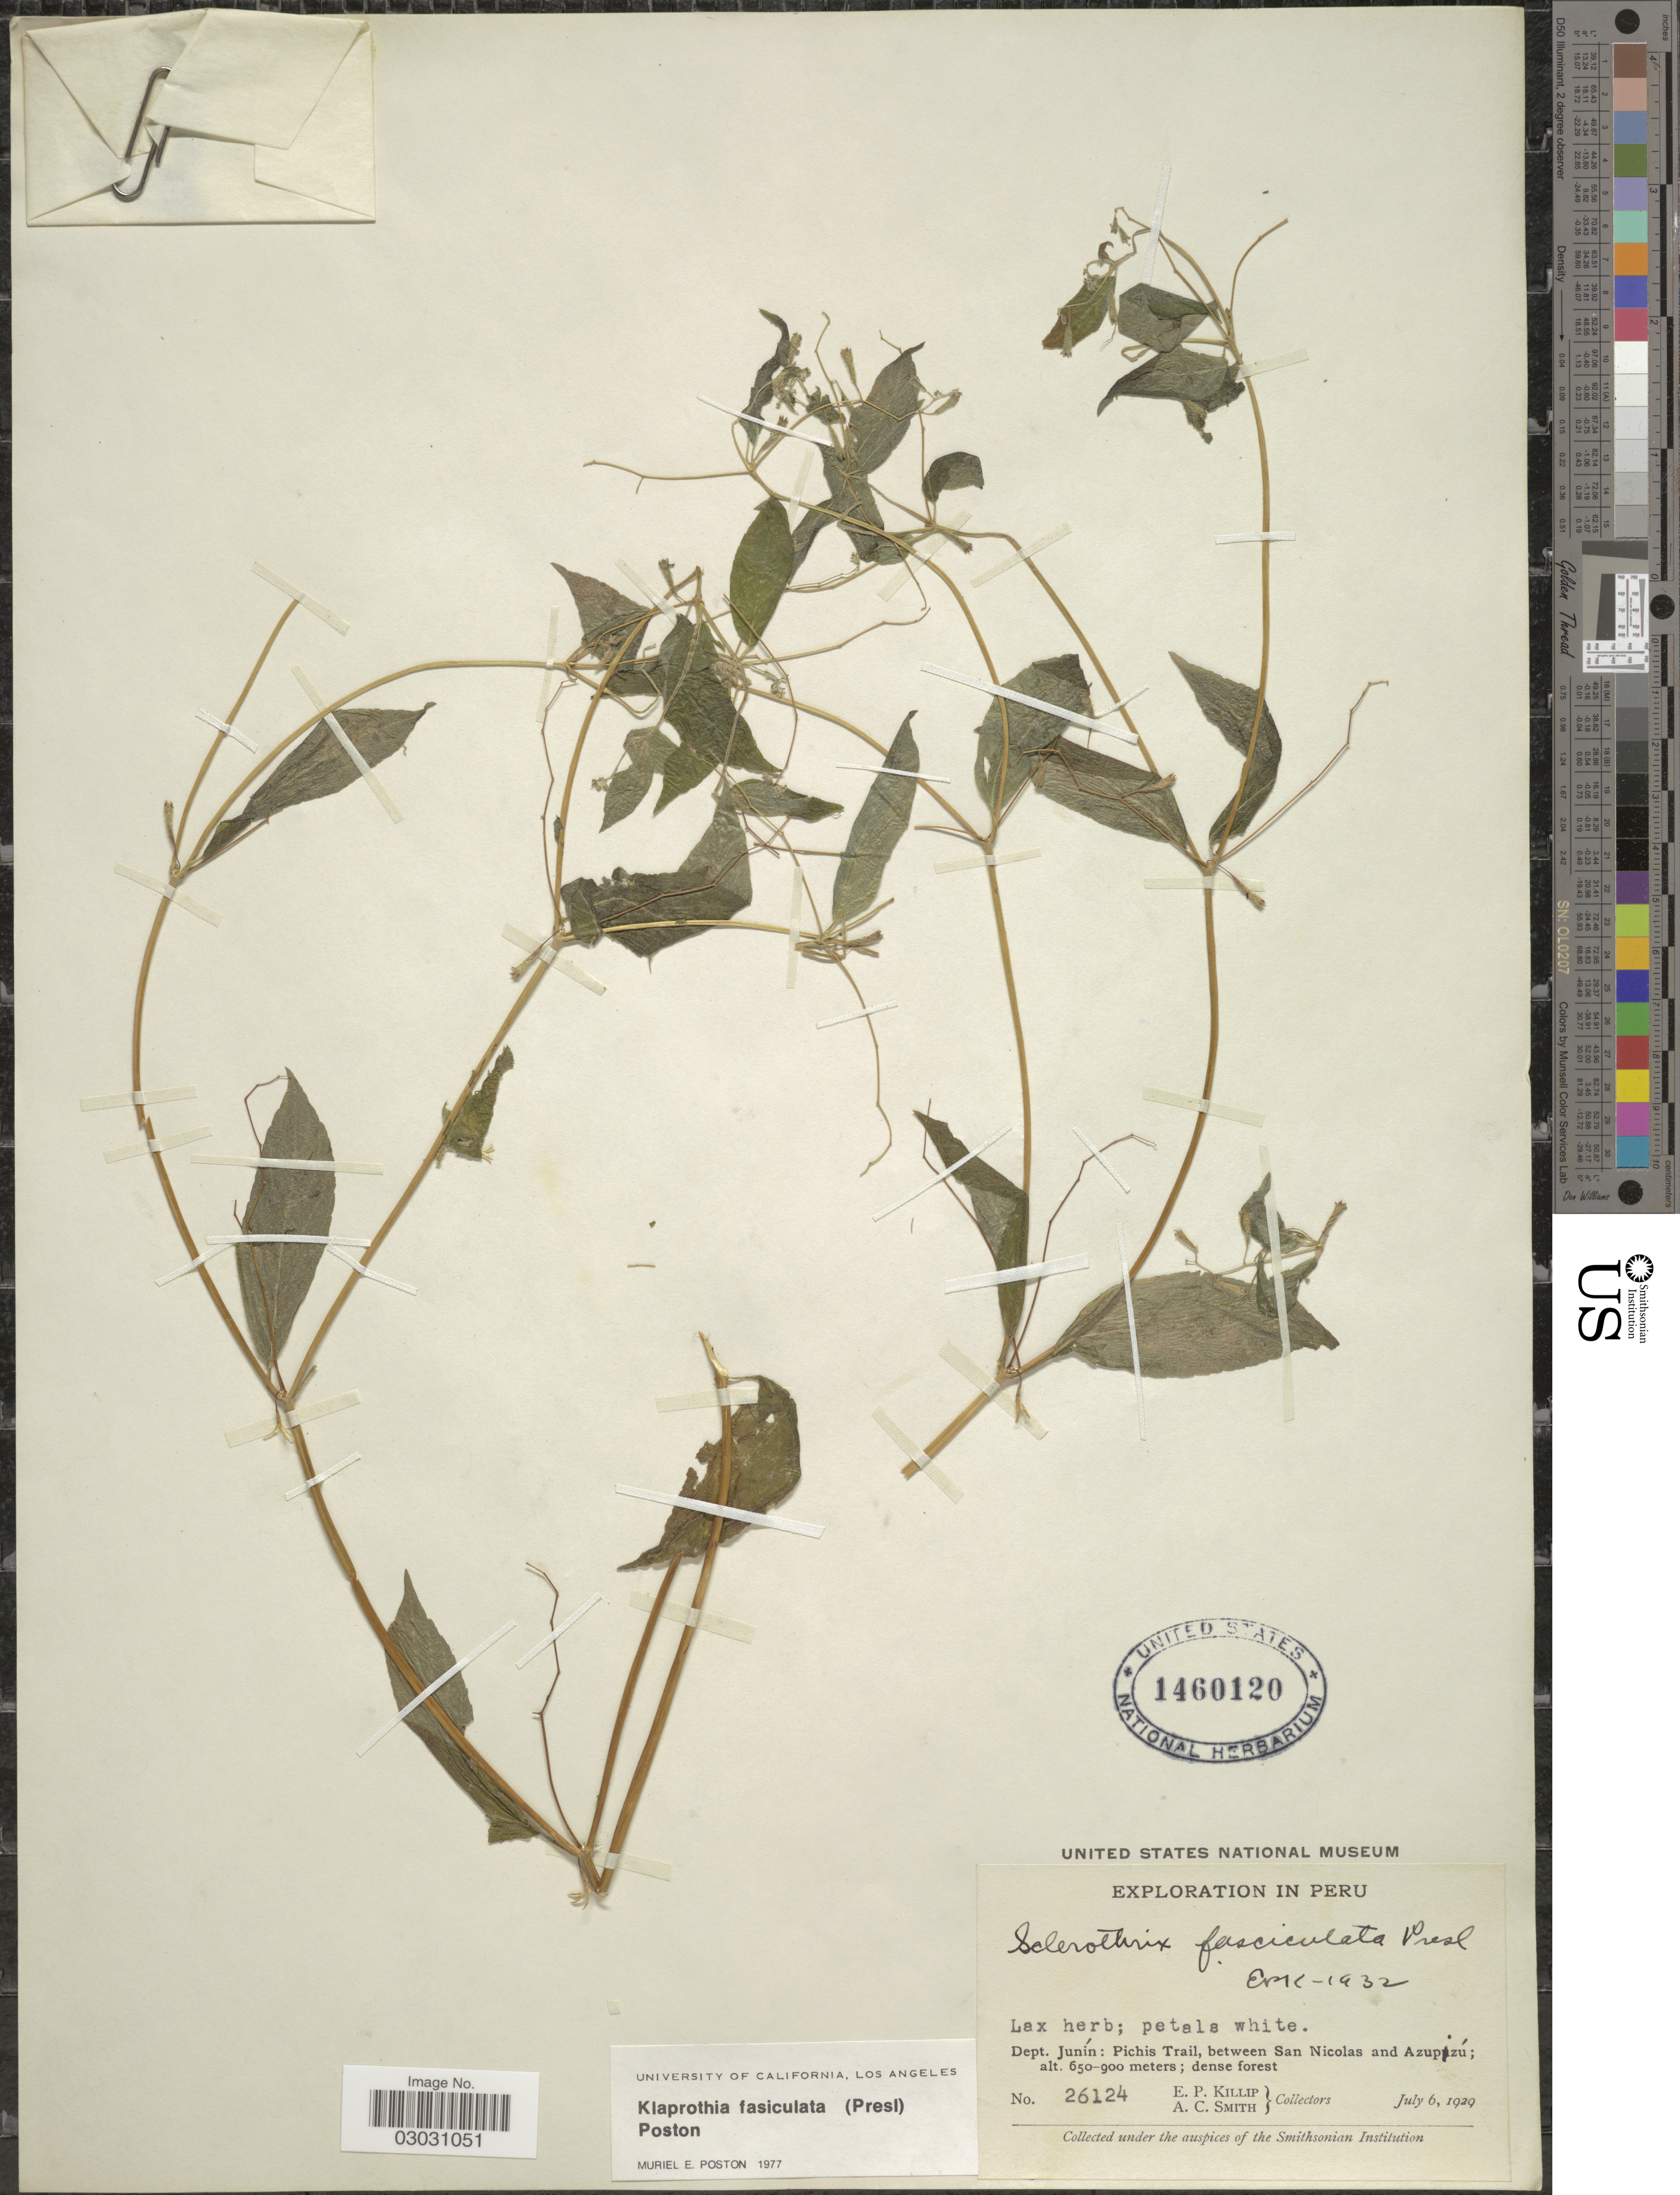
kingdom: Plantae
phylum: Tracheophyta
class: Magnoliopsida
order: Cornales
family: Loasaceae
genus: Klaprothia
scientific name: Klaprothia fasciculata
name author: (C. Presl) Poston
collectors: E. P. Killip & A. C. Smith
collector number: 26124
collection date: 1929-07-06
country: Peru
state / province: Junín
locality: Dept. Junín: Pichis Trail, between San Nicolas and Azupizú.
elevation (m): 650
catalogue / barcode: US 1460120